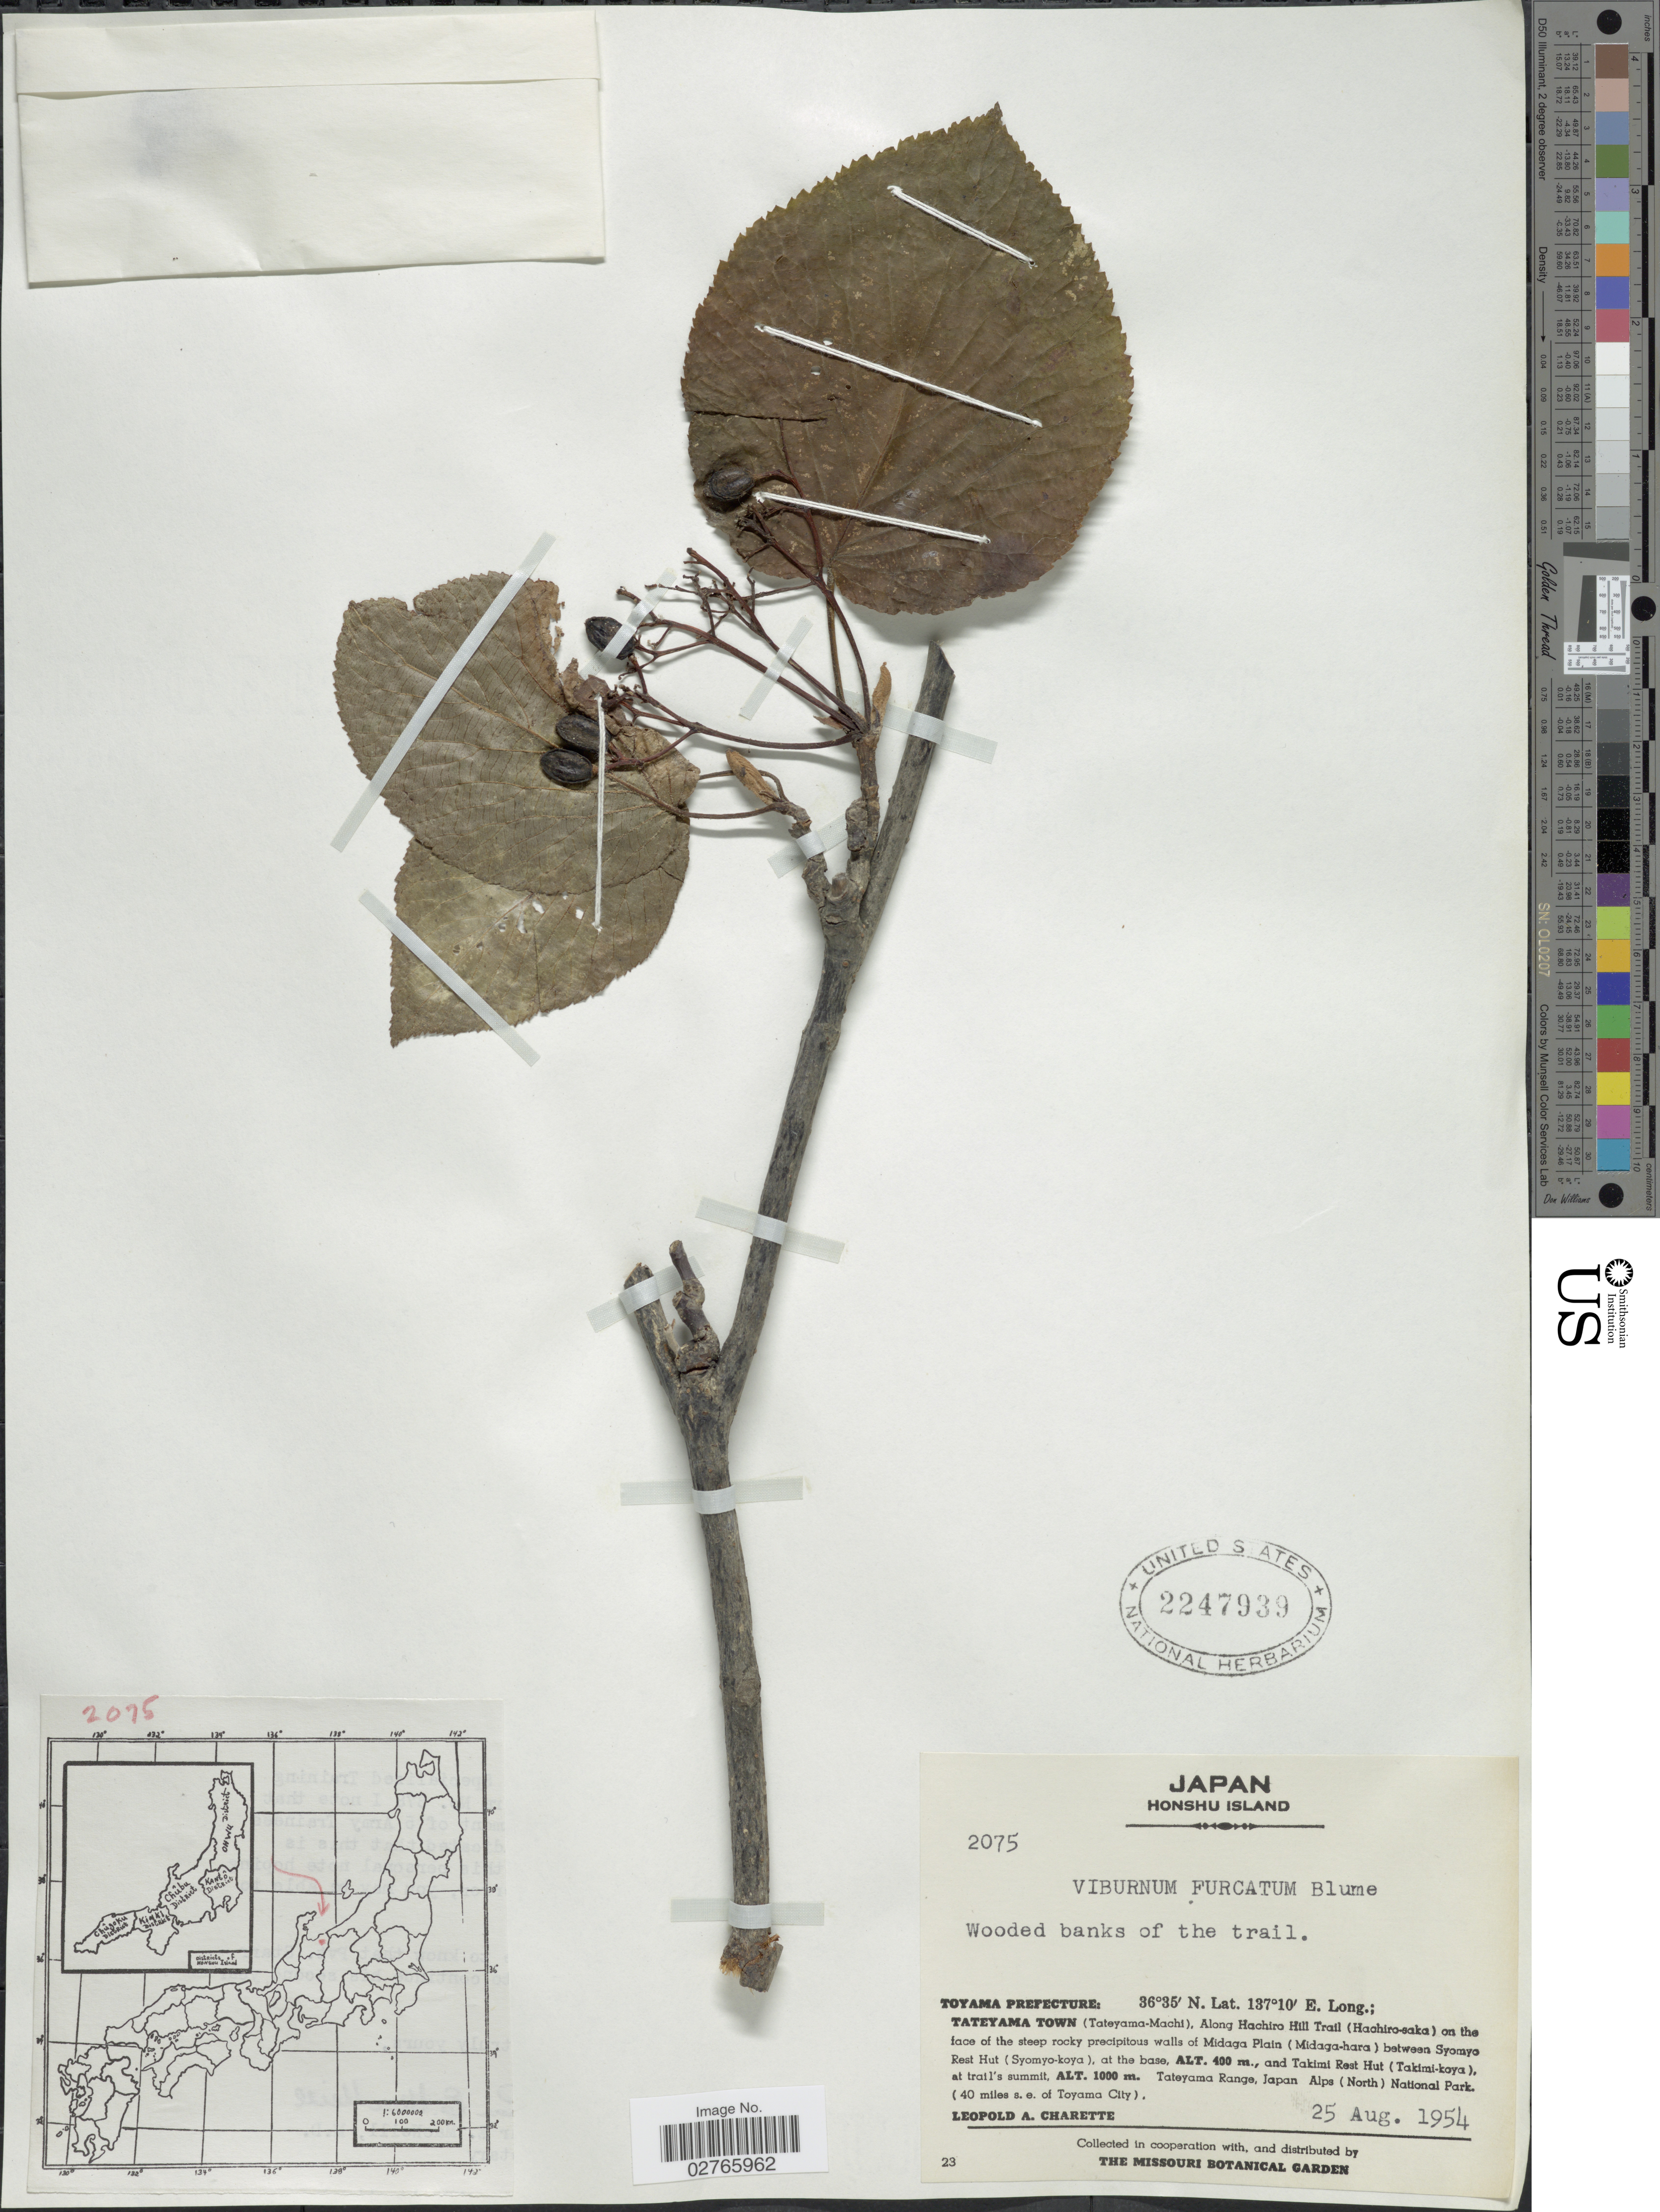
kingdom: Plantae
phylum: Tracheophyta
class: Magnoliopsida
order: Dipsacales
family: Viburnaceae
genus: Viburnum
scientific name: Viburnum furcatum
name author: Blume ex Maxim.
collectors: L. A. Charette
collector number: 2075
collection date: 1954-08-25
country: Japan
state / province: Toyama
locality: Honshu Island. Toyama Prefecture: Tateyama Town (Tateyama-Machi), Along Hachiro Hill Trail (Hachiro-saka) on the face of the steep rocky precipitous walls of Midaga Plain (Midaga-hara) between Syomyo Rest Hut (Syomyo-koya), at the base, and Takimi Rest Hut (Takimi-koya), at trail's summit. Tateyama Range, Japan Alps (North) National Park. (40 miles s.e. of Toyama City).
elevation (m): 400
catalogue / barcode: US 2247939